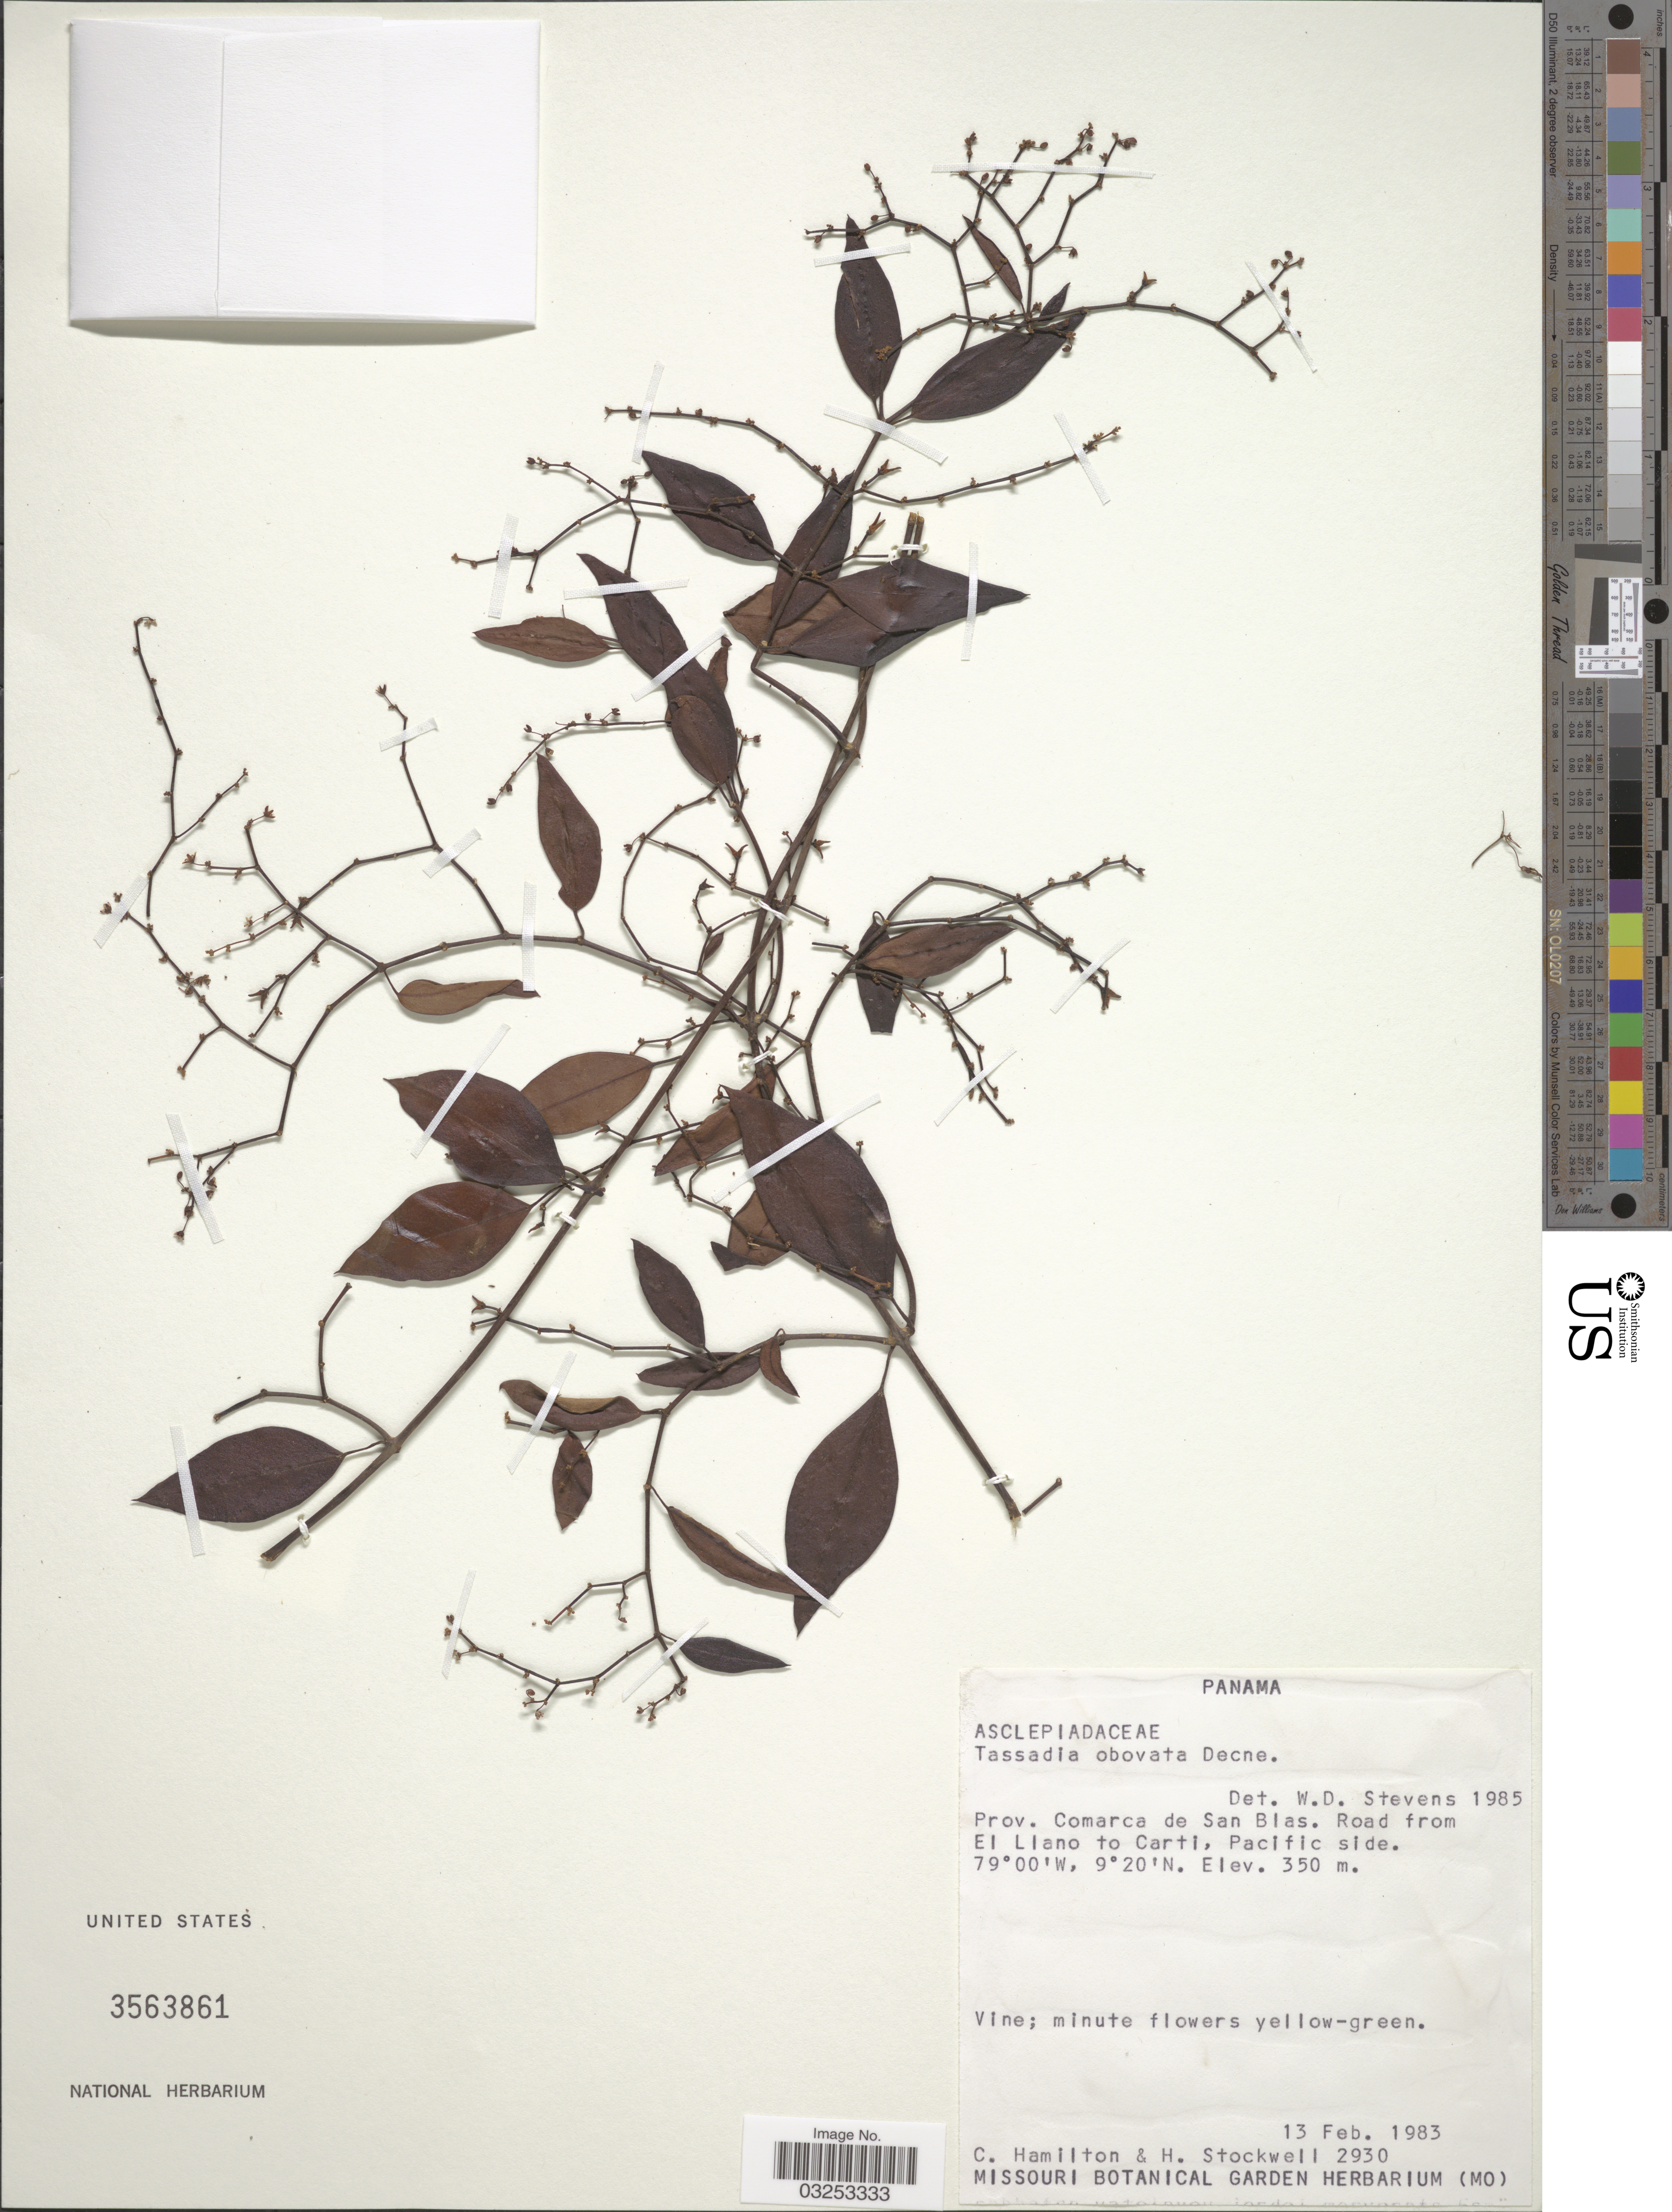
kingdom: Plantae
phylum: Tracheophyta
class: Magnoliopsida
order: Gentianales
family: Apocynaceae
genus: Tassadia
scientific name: Tassadia obovata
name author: Decne.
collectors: C. Hamilton & H. Stockwell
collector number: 2930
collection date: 1983-02-13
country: Panama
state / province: Kuna Yala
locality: Prov. Comarca de San Blas. Road from El Llano to Carti, Pacific side.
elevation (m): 350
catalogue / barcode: US 3563861